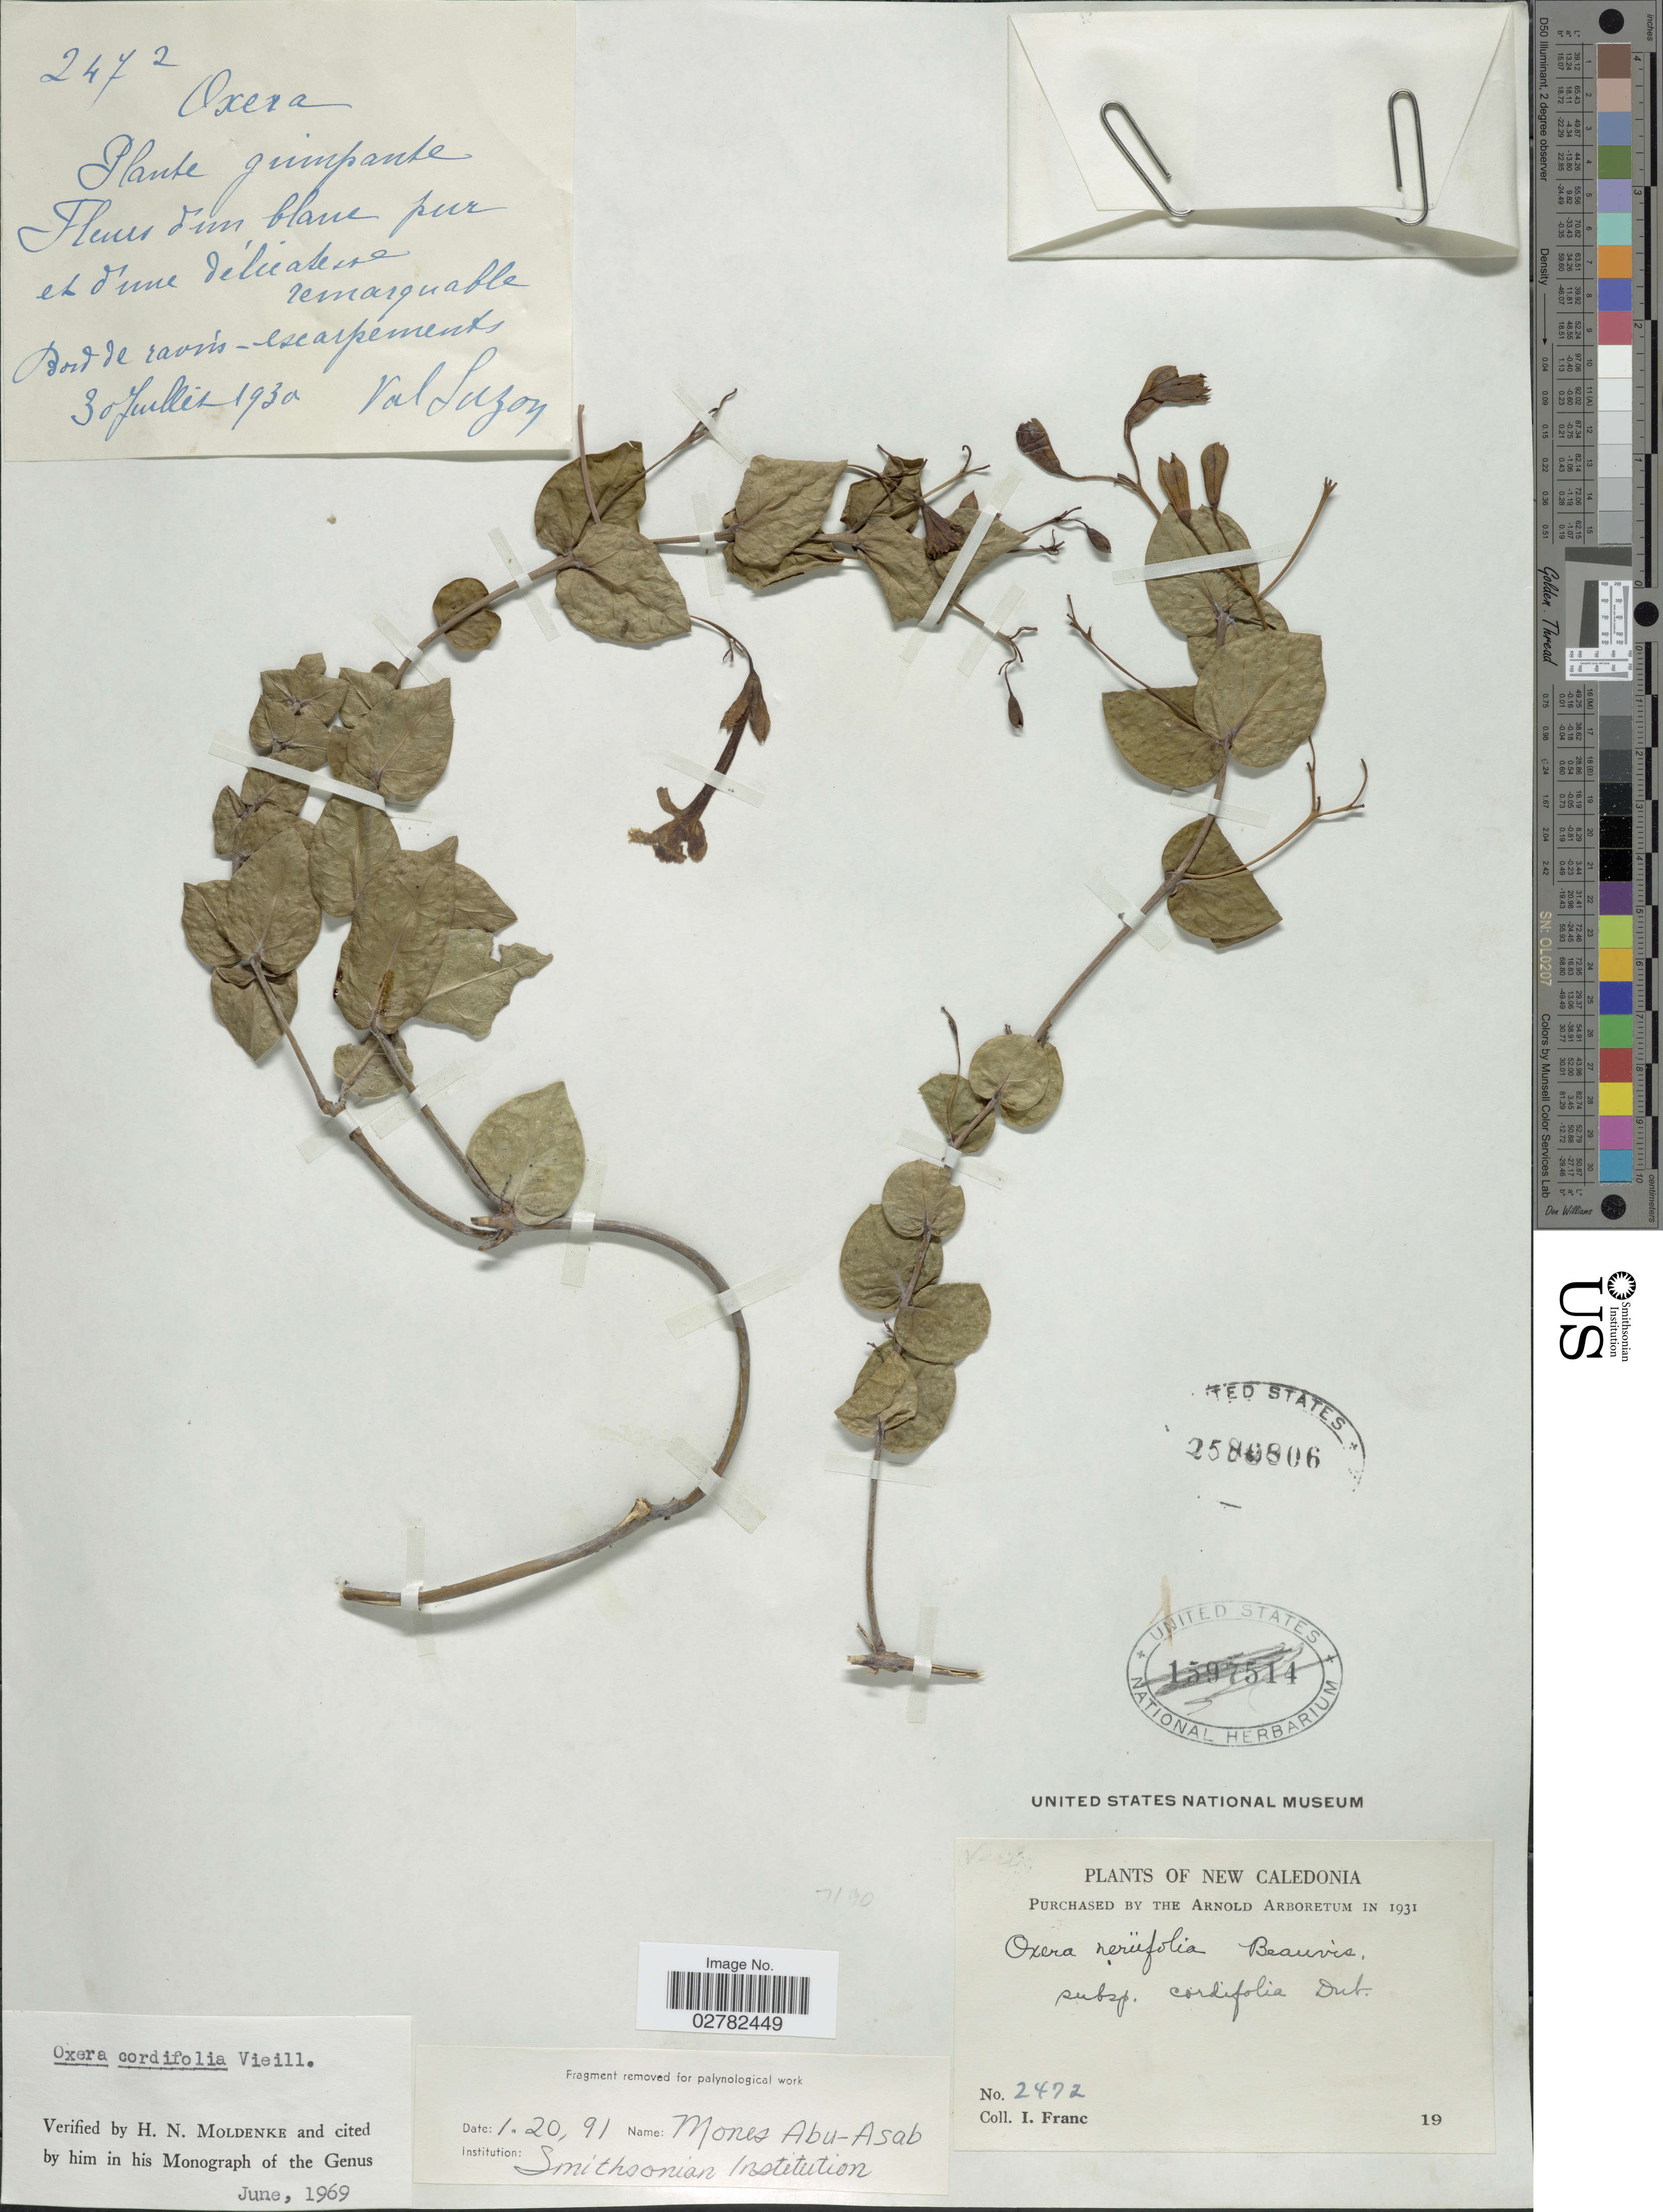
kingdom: Plantae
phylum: Tracheophyta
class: Magnoliopsida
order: Lamiales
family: Lamiaceae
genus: Oxera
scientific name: Oxera cordifolia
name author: Vieill.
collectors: I. Franc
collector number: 2472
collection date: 1930-07-30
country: New Caledonia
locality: Val Luzon.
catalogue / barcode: US 2580806